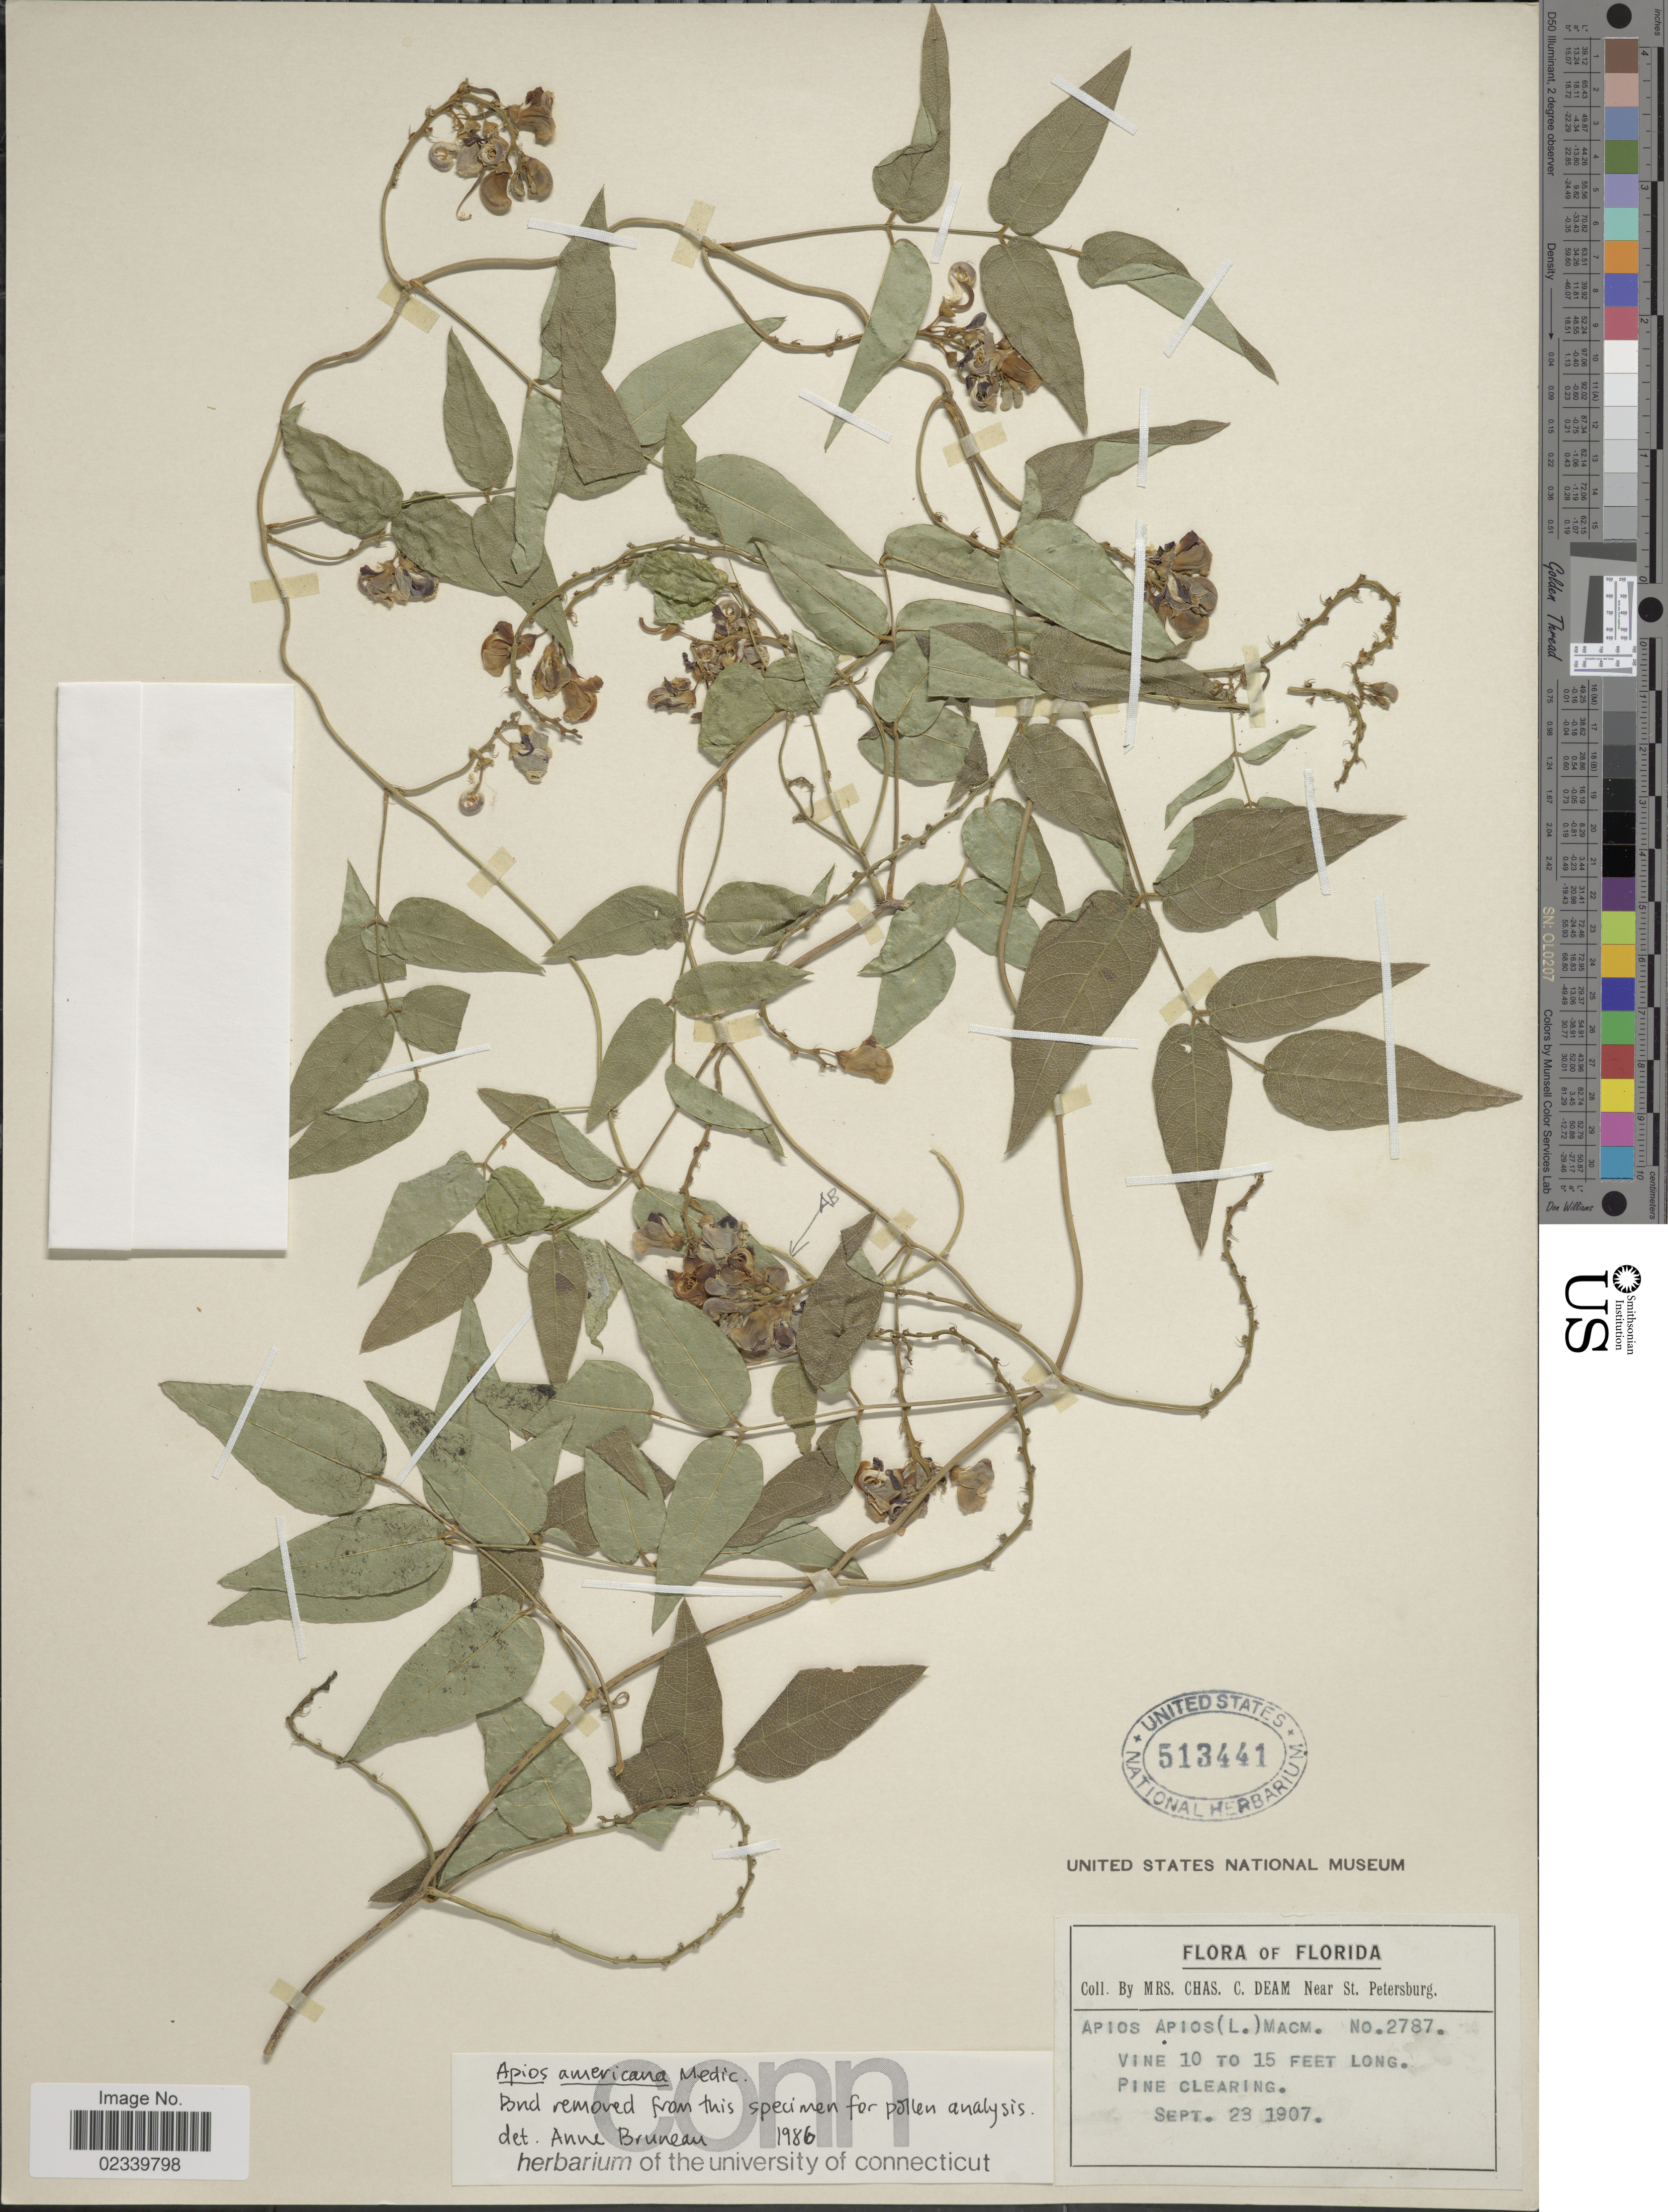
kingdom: Plantae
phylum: Tracheophyta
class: Magnoliopsida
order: Fabales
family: Fabaceae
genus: Apios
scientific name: Apios americana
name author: Medik.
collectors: C. Deam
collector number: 2787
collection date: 1907-09-23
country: United States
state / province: Florida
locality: Pine Clearing. Near St. Petersburg.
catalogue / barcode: US 513441